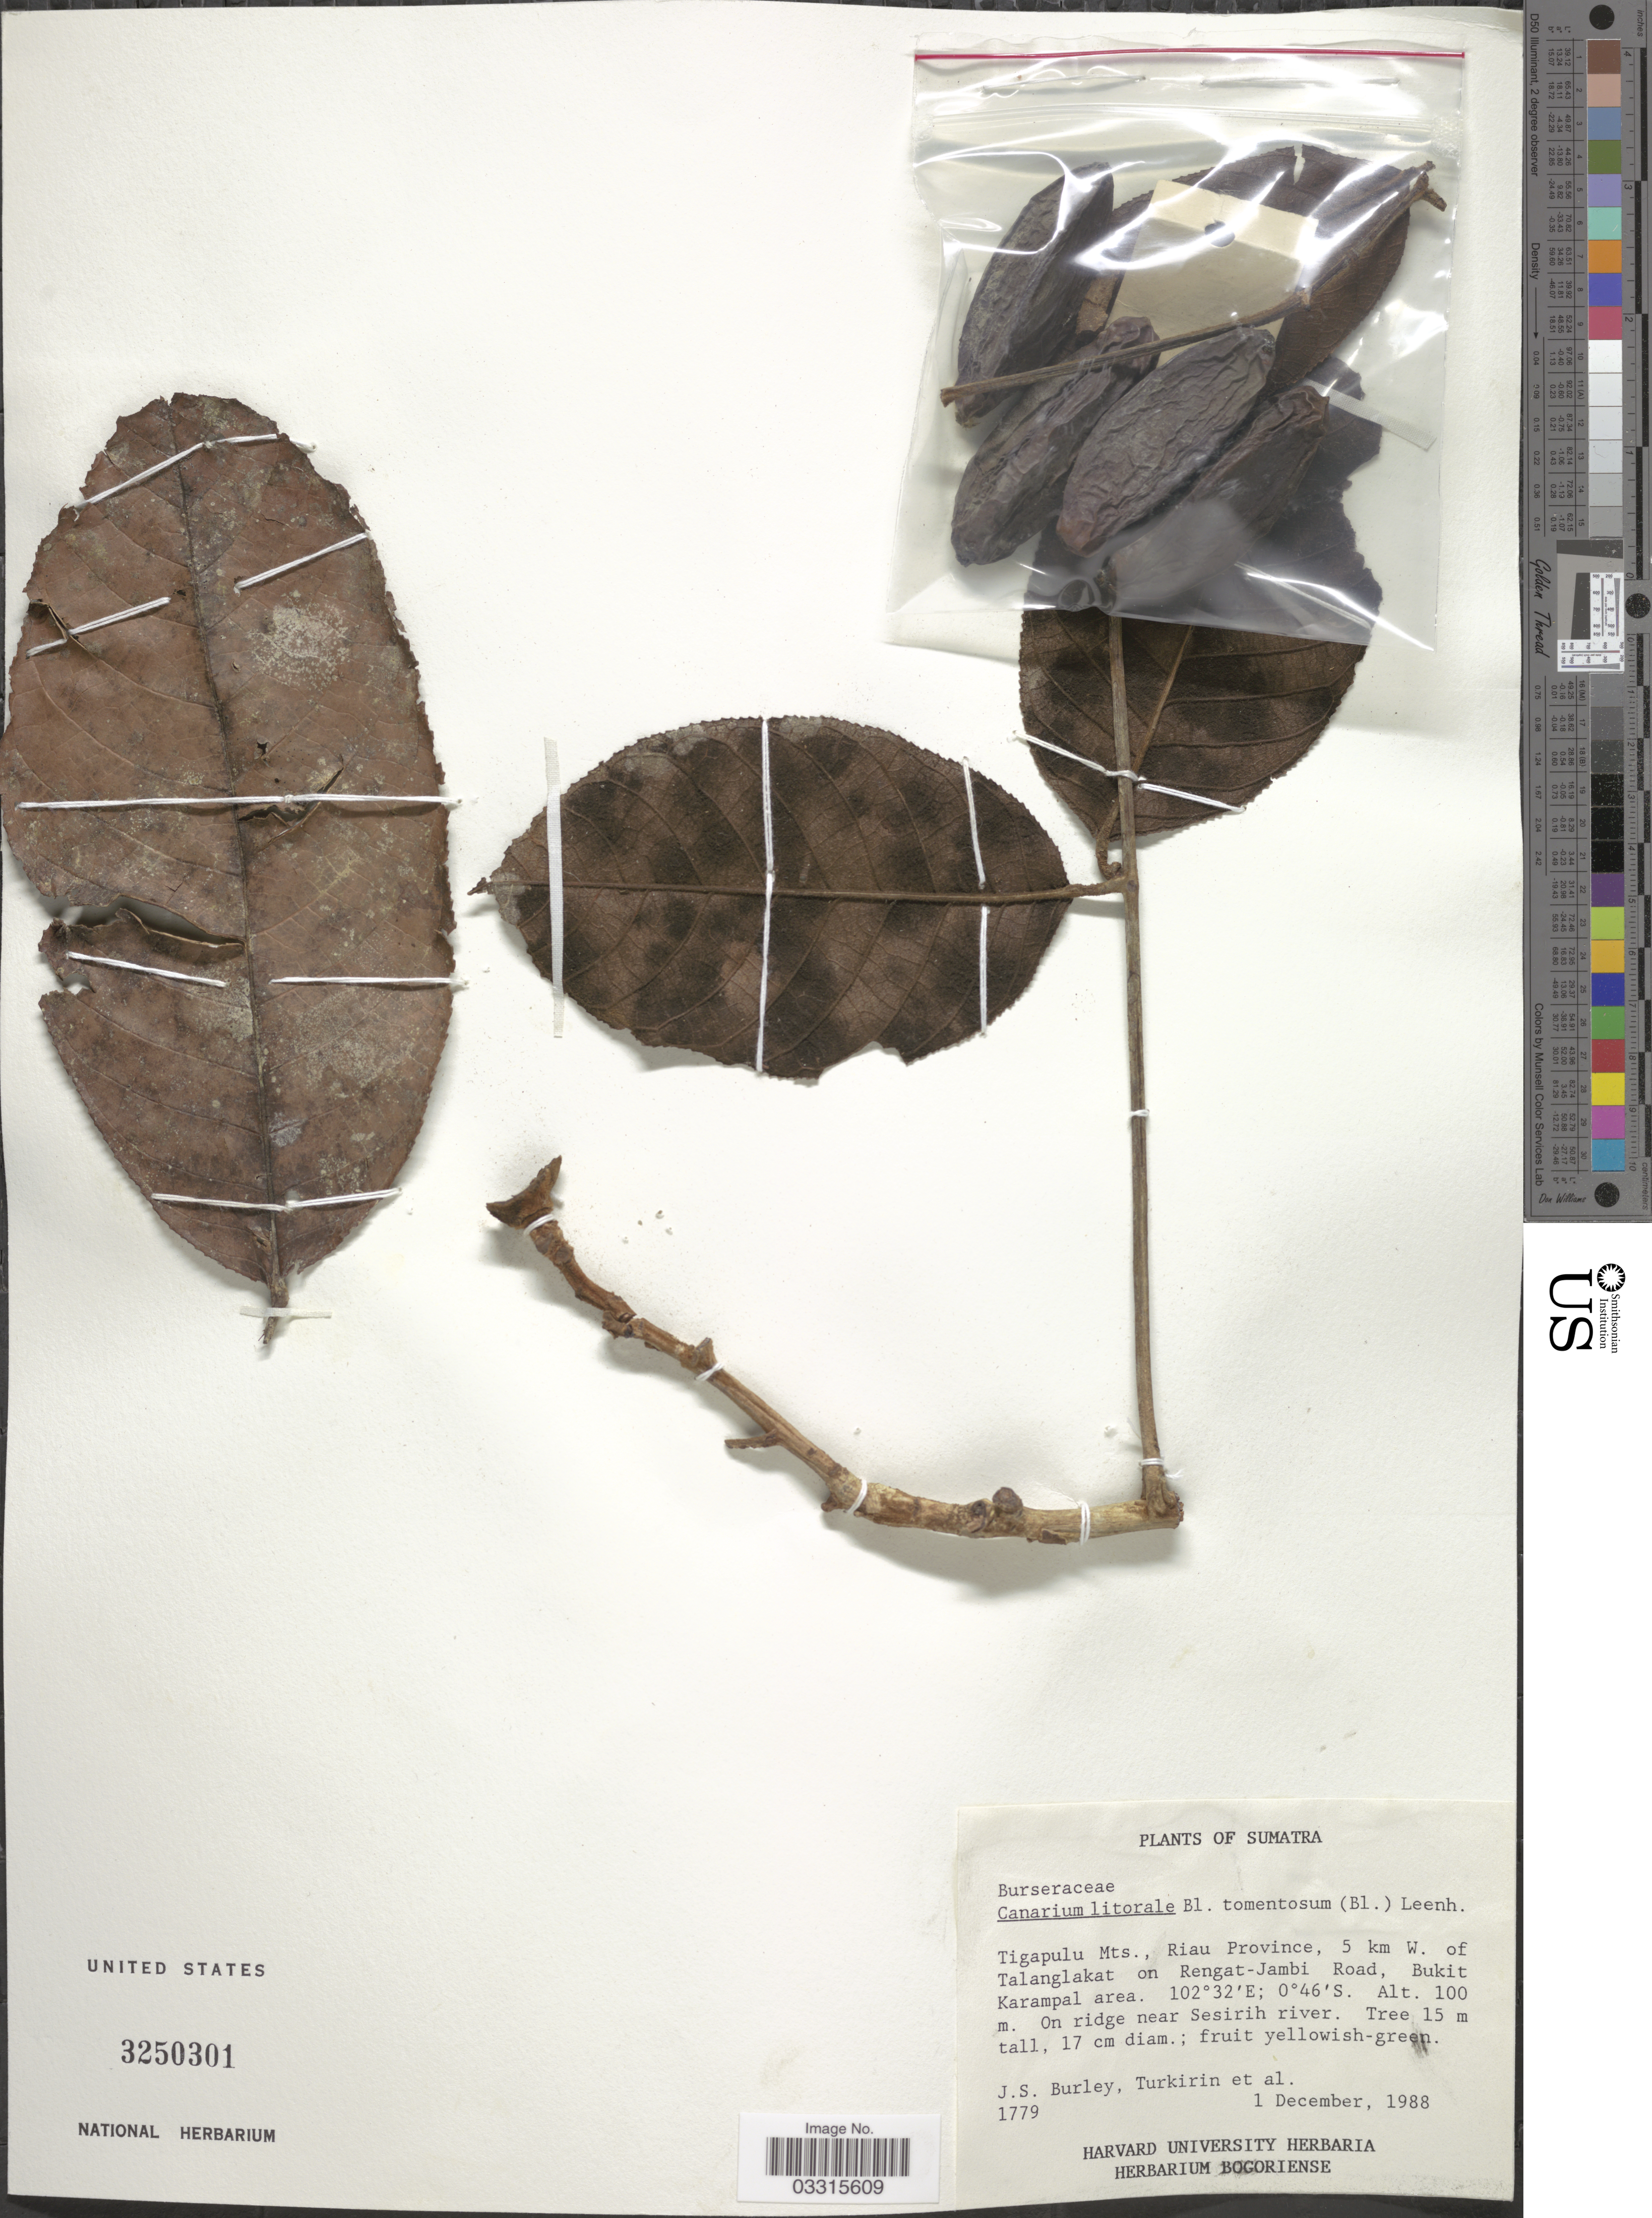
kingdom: Plantae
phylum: Tracheophyta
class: Magnoliopsida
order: Sapindales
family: Burseraceae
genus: Canarium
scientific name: Canarium littorale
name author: Blume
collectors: J. S. Burley, -. Turkirin & et al.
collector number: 1779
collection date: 1988-12-01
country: Indonesia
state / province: Sumatra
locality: Tigapulu Mts., Riau Province, 5 km W. of Talanglakat on Rengat-Jambi Road, Bukit Karampal area. On ridge near Sesirih river.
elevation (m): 100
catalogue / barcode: US 3250301